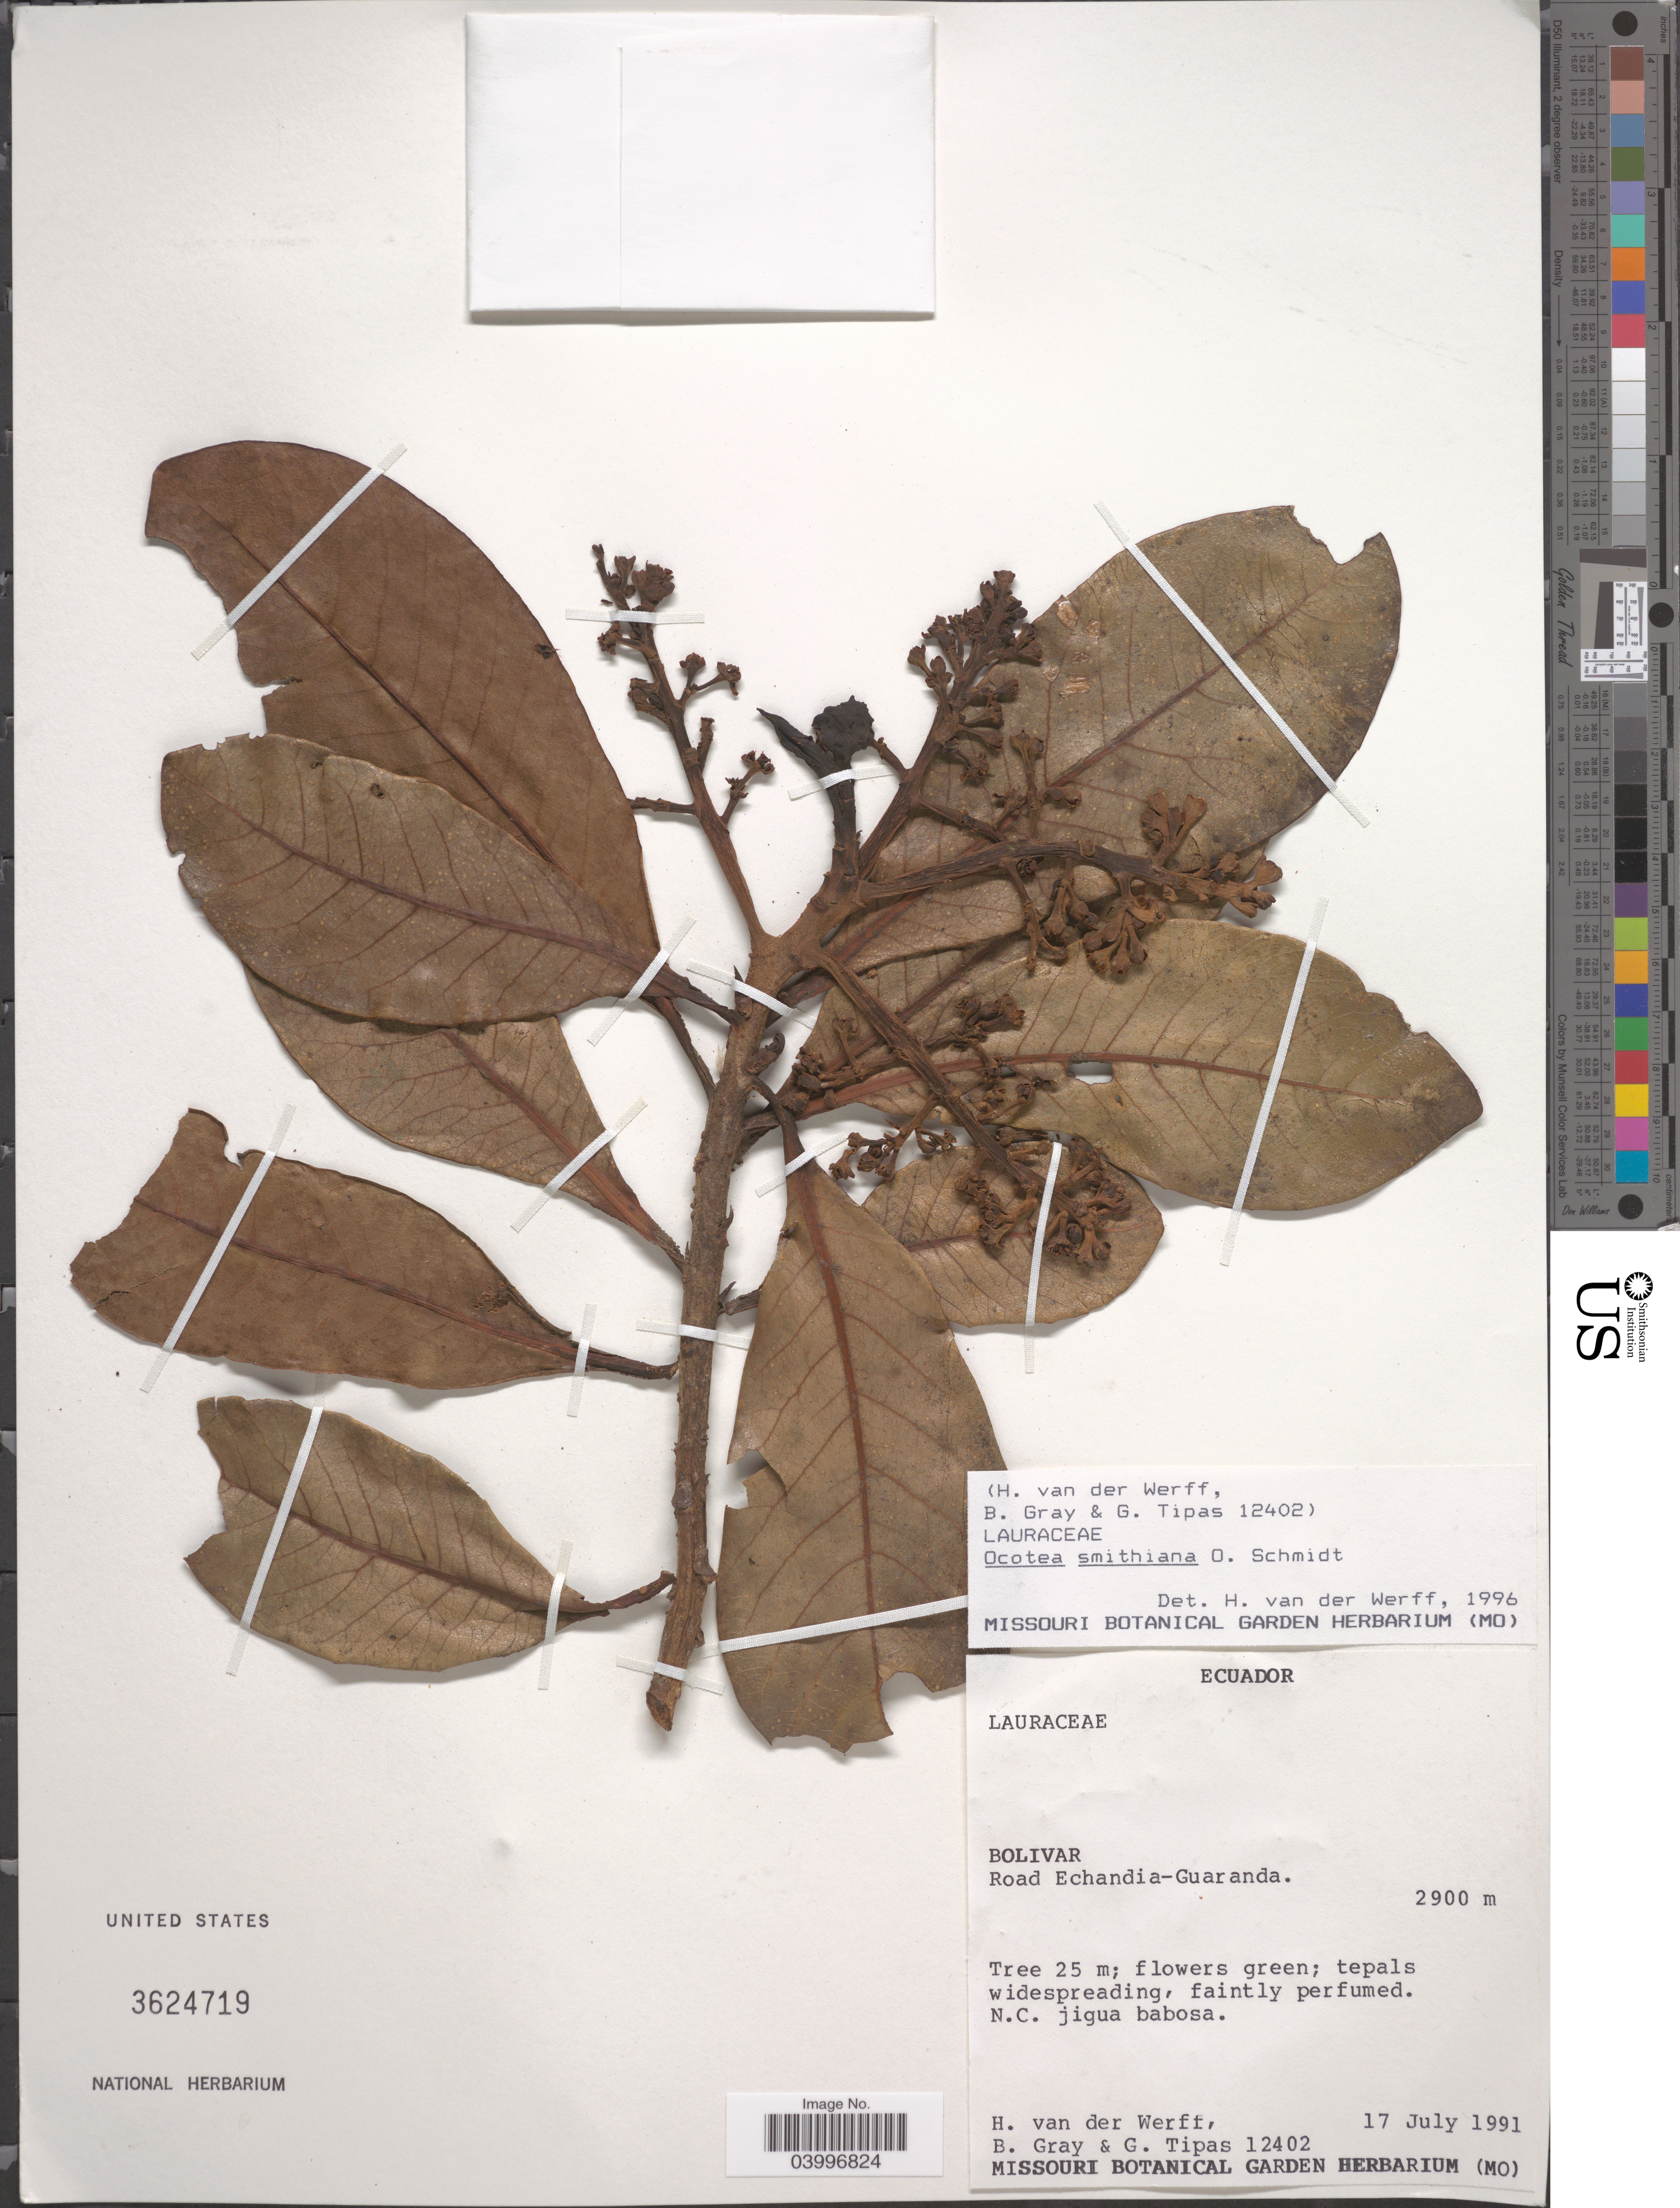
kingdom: Plantae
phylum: Tracheophyta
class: Magnoliopsida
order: Laurales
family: Lauraceae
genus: Ocotea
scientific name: Ocotea smithiana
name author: O.C. Schmidt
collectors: H. van der Werff, B. Gray & G. Tipas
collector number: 12402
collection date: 1991-07-17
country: Ecuador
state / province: Bolívar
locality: road Echandia-Guaranda.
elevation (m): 2900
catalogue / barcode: US 3624719